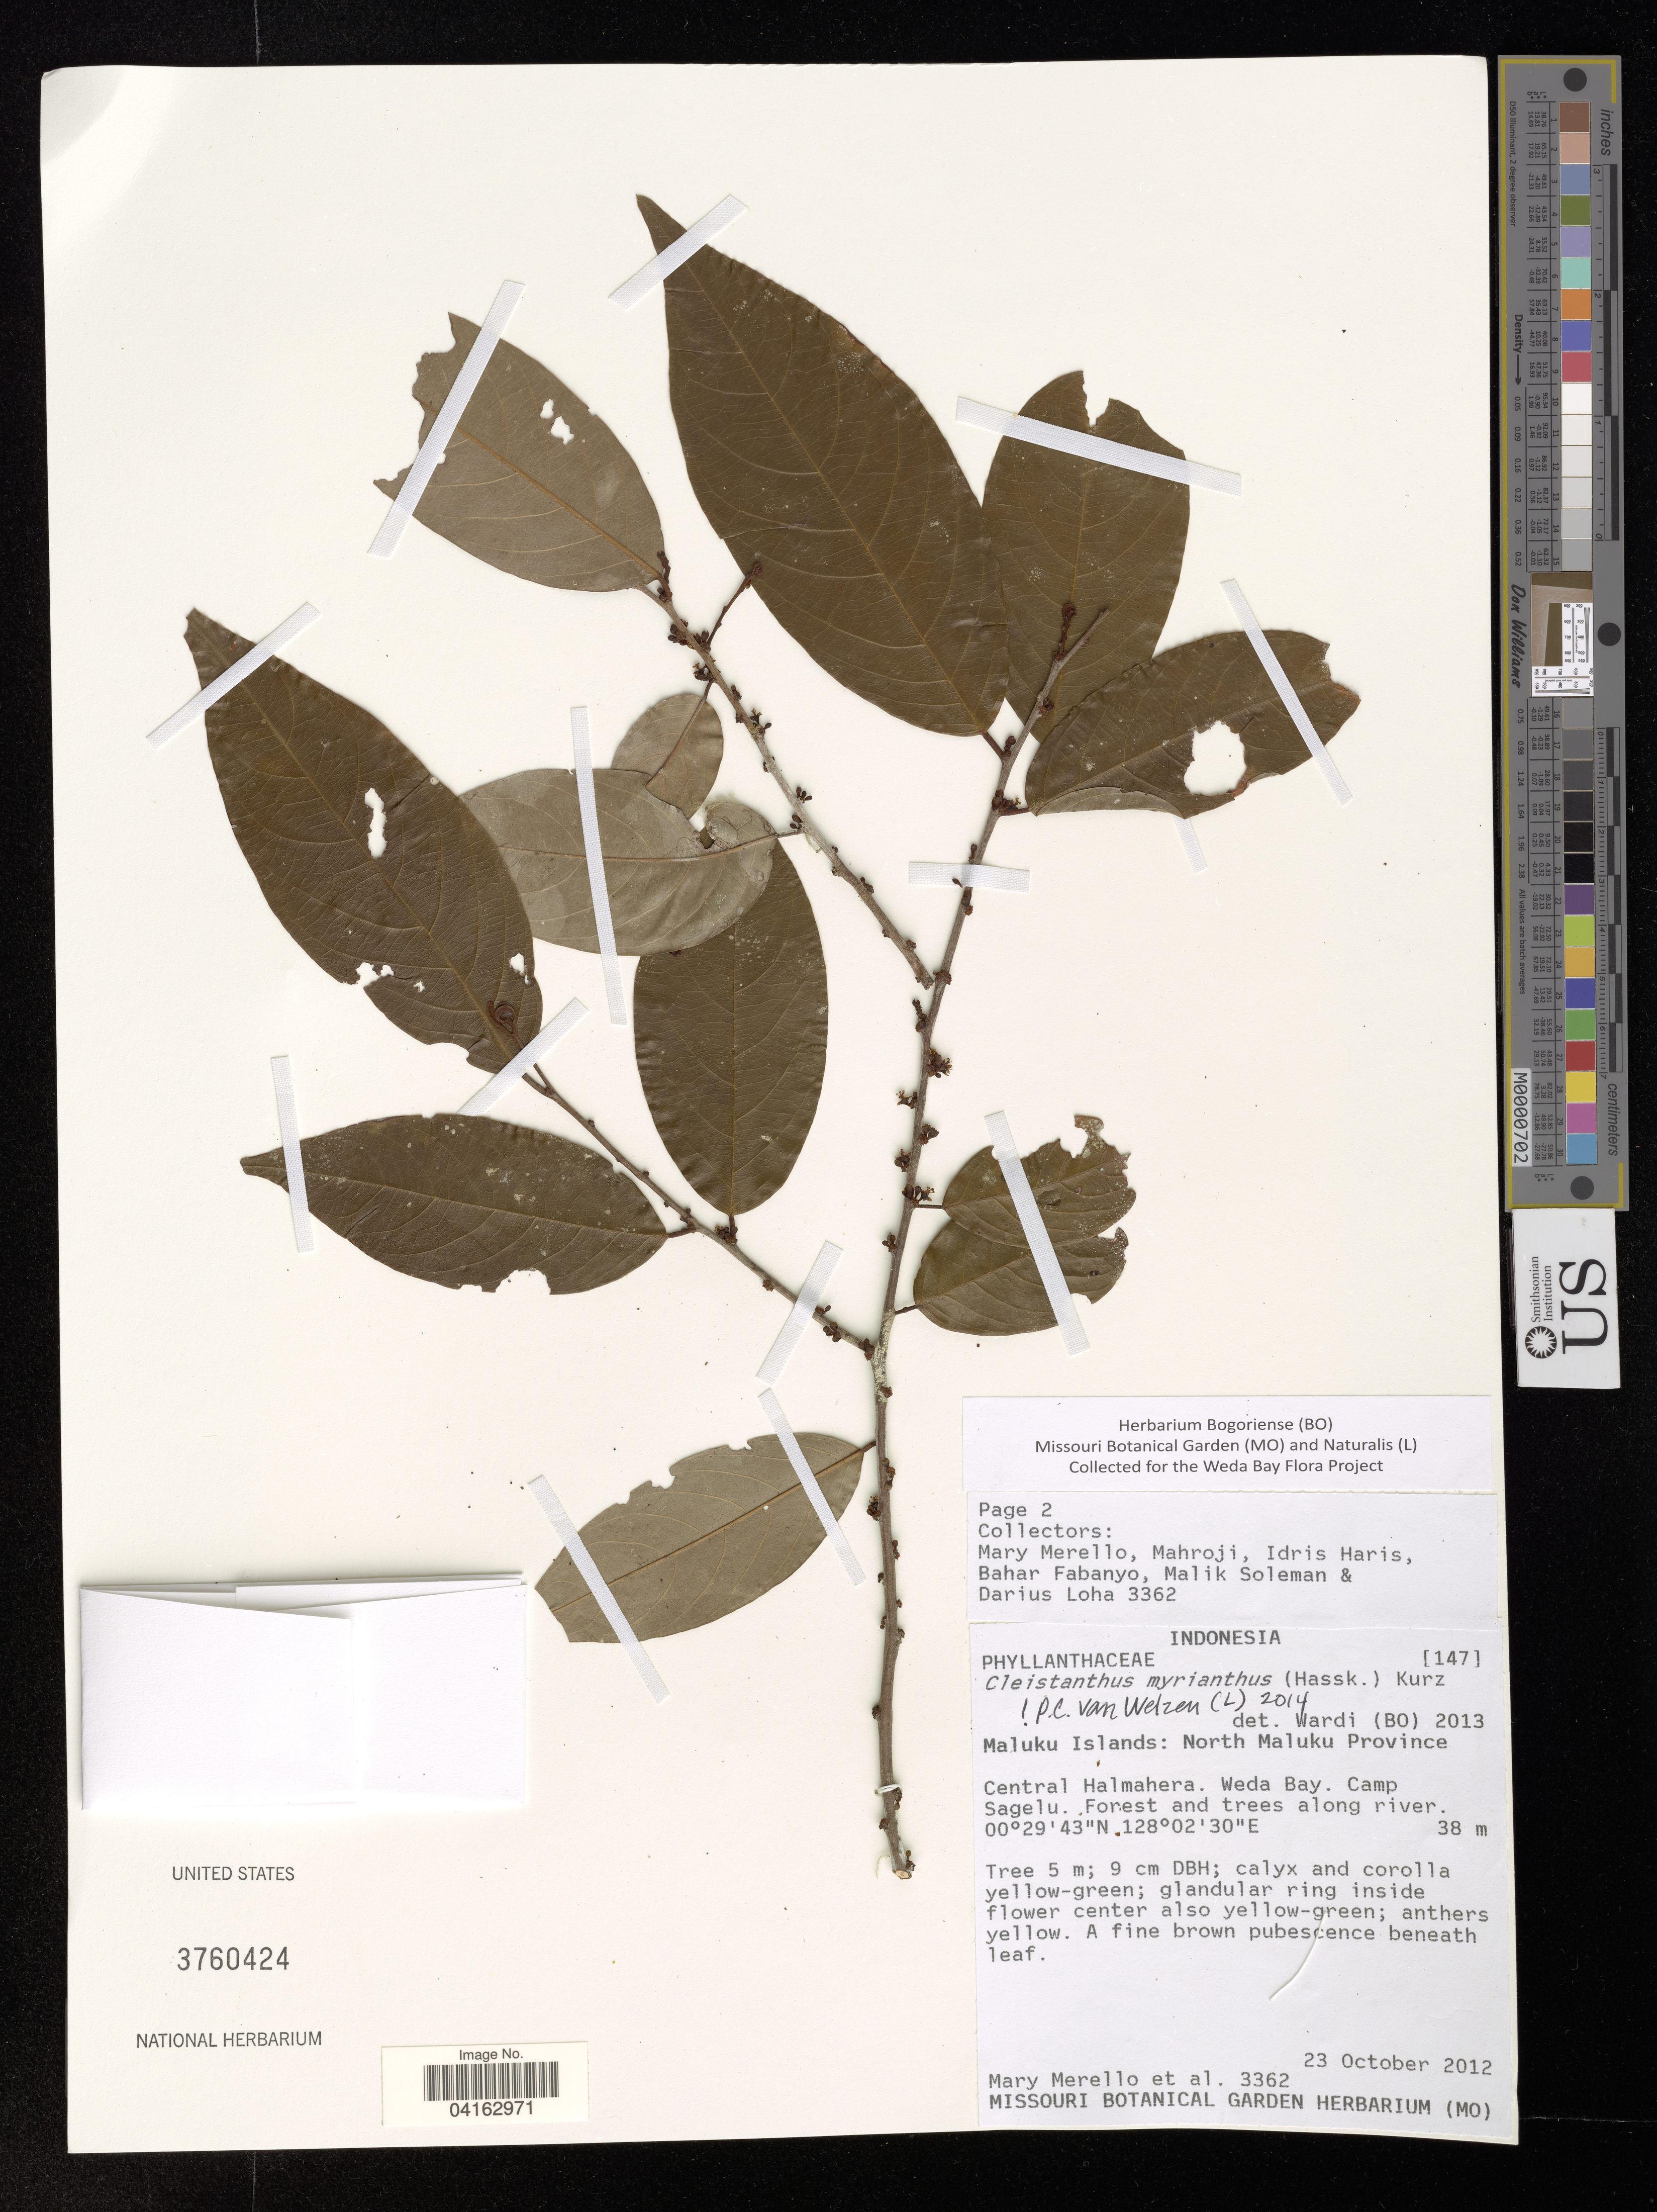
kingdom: Plantae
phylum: Tracheophyta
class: Magnoliopsida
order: Malpighiales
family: Phyllanthaceae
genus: Cleistanthus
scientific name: Cleistanthus myrianthus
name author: (Hassk.) Kurz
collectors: M. Merello & et al.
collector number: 3362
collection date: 2012-10-23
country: Indonesia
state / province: Maluku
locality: Maluku Islands: North Maluku Province. Central Halmahera. Weda Bay. Camp Sagelu. Forest and trees along river.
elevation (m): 38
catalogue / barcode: US 3760424